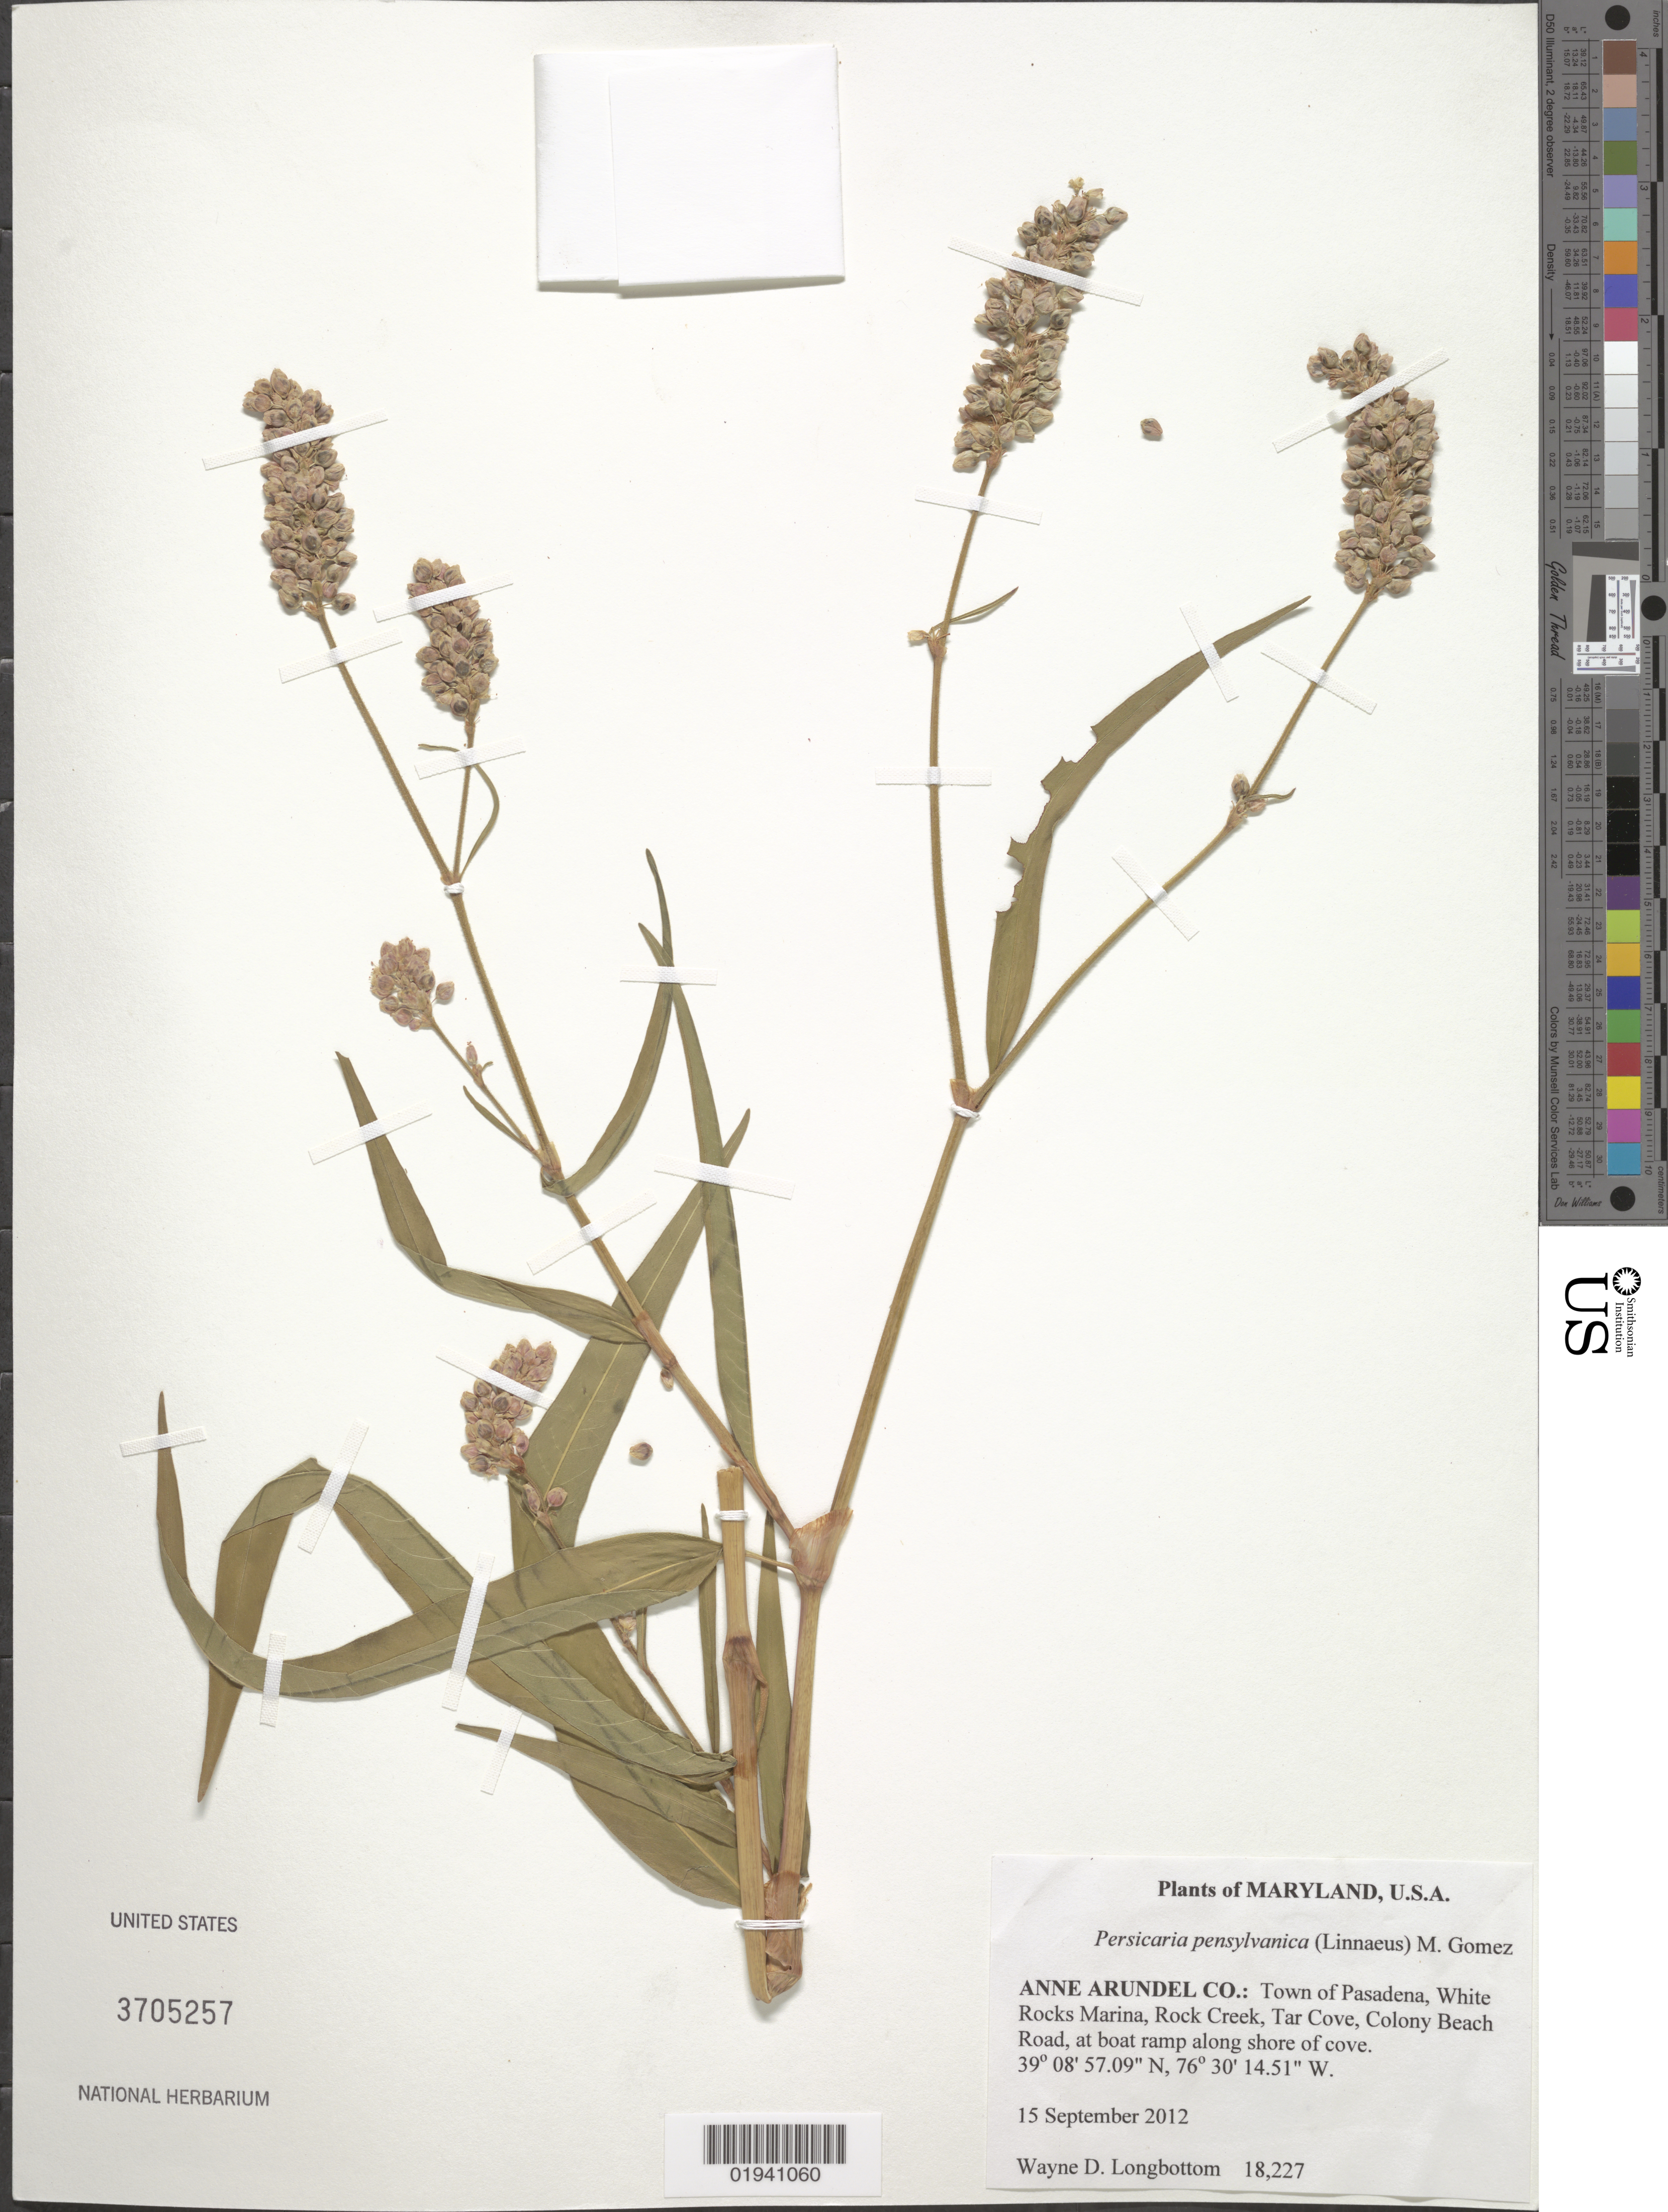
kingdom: Plantae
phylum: Tracheophyta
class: Magnoliopsida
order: Caryophyllales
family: Polygonaceae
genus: Persicaria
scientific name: Persicaria pensylvanica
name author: (L.) M. Gómez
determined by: Atha, D. E.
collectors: W. D. Longbottom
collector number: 16744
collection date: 2012-09-15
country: United States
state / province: Maryland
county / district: Anne Arundel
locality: Town of Pasadena, White Rocks Marina, Rock Creek, Tar Cove, Colony Beach Road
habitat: growing in grassy area between parking lot and the street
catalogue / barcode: US 3705257